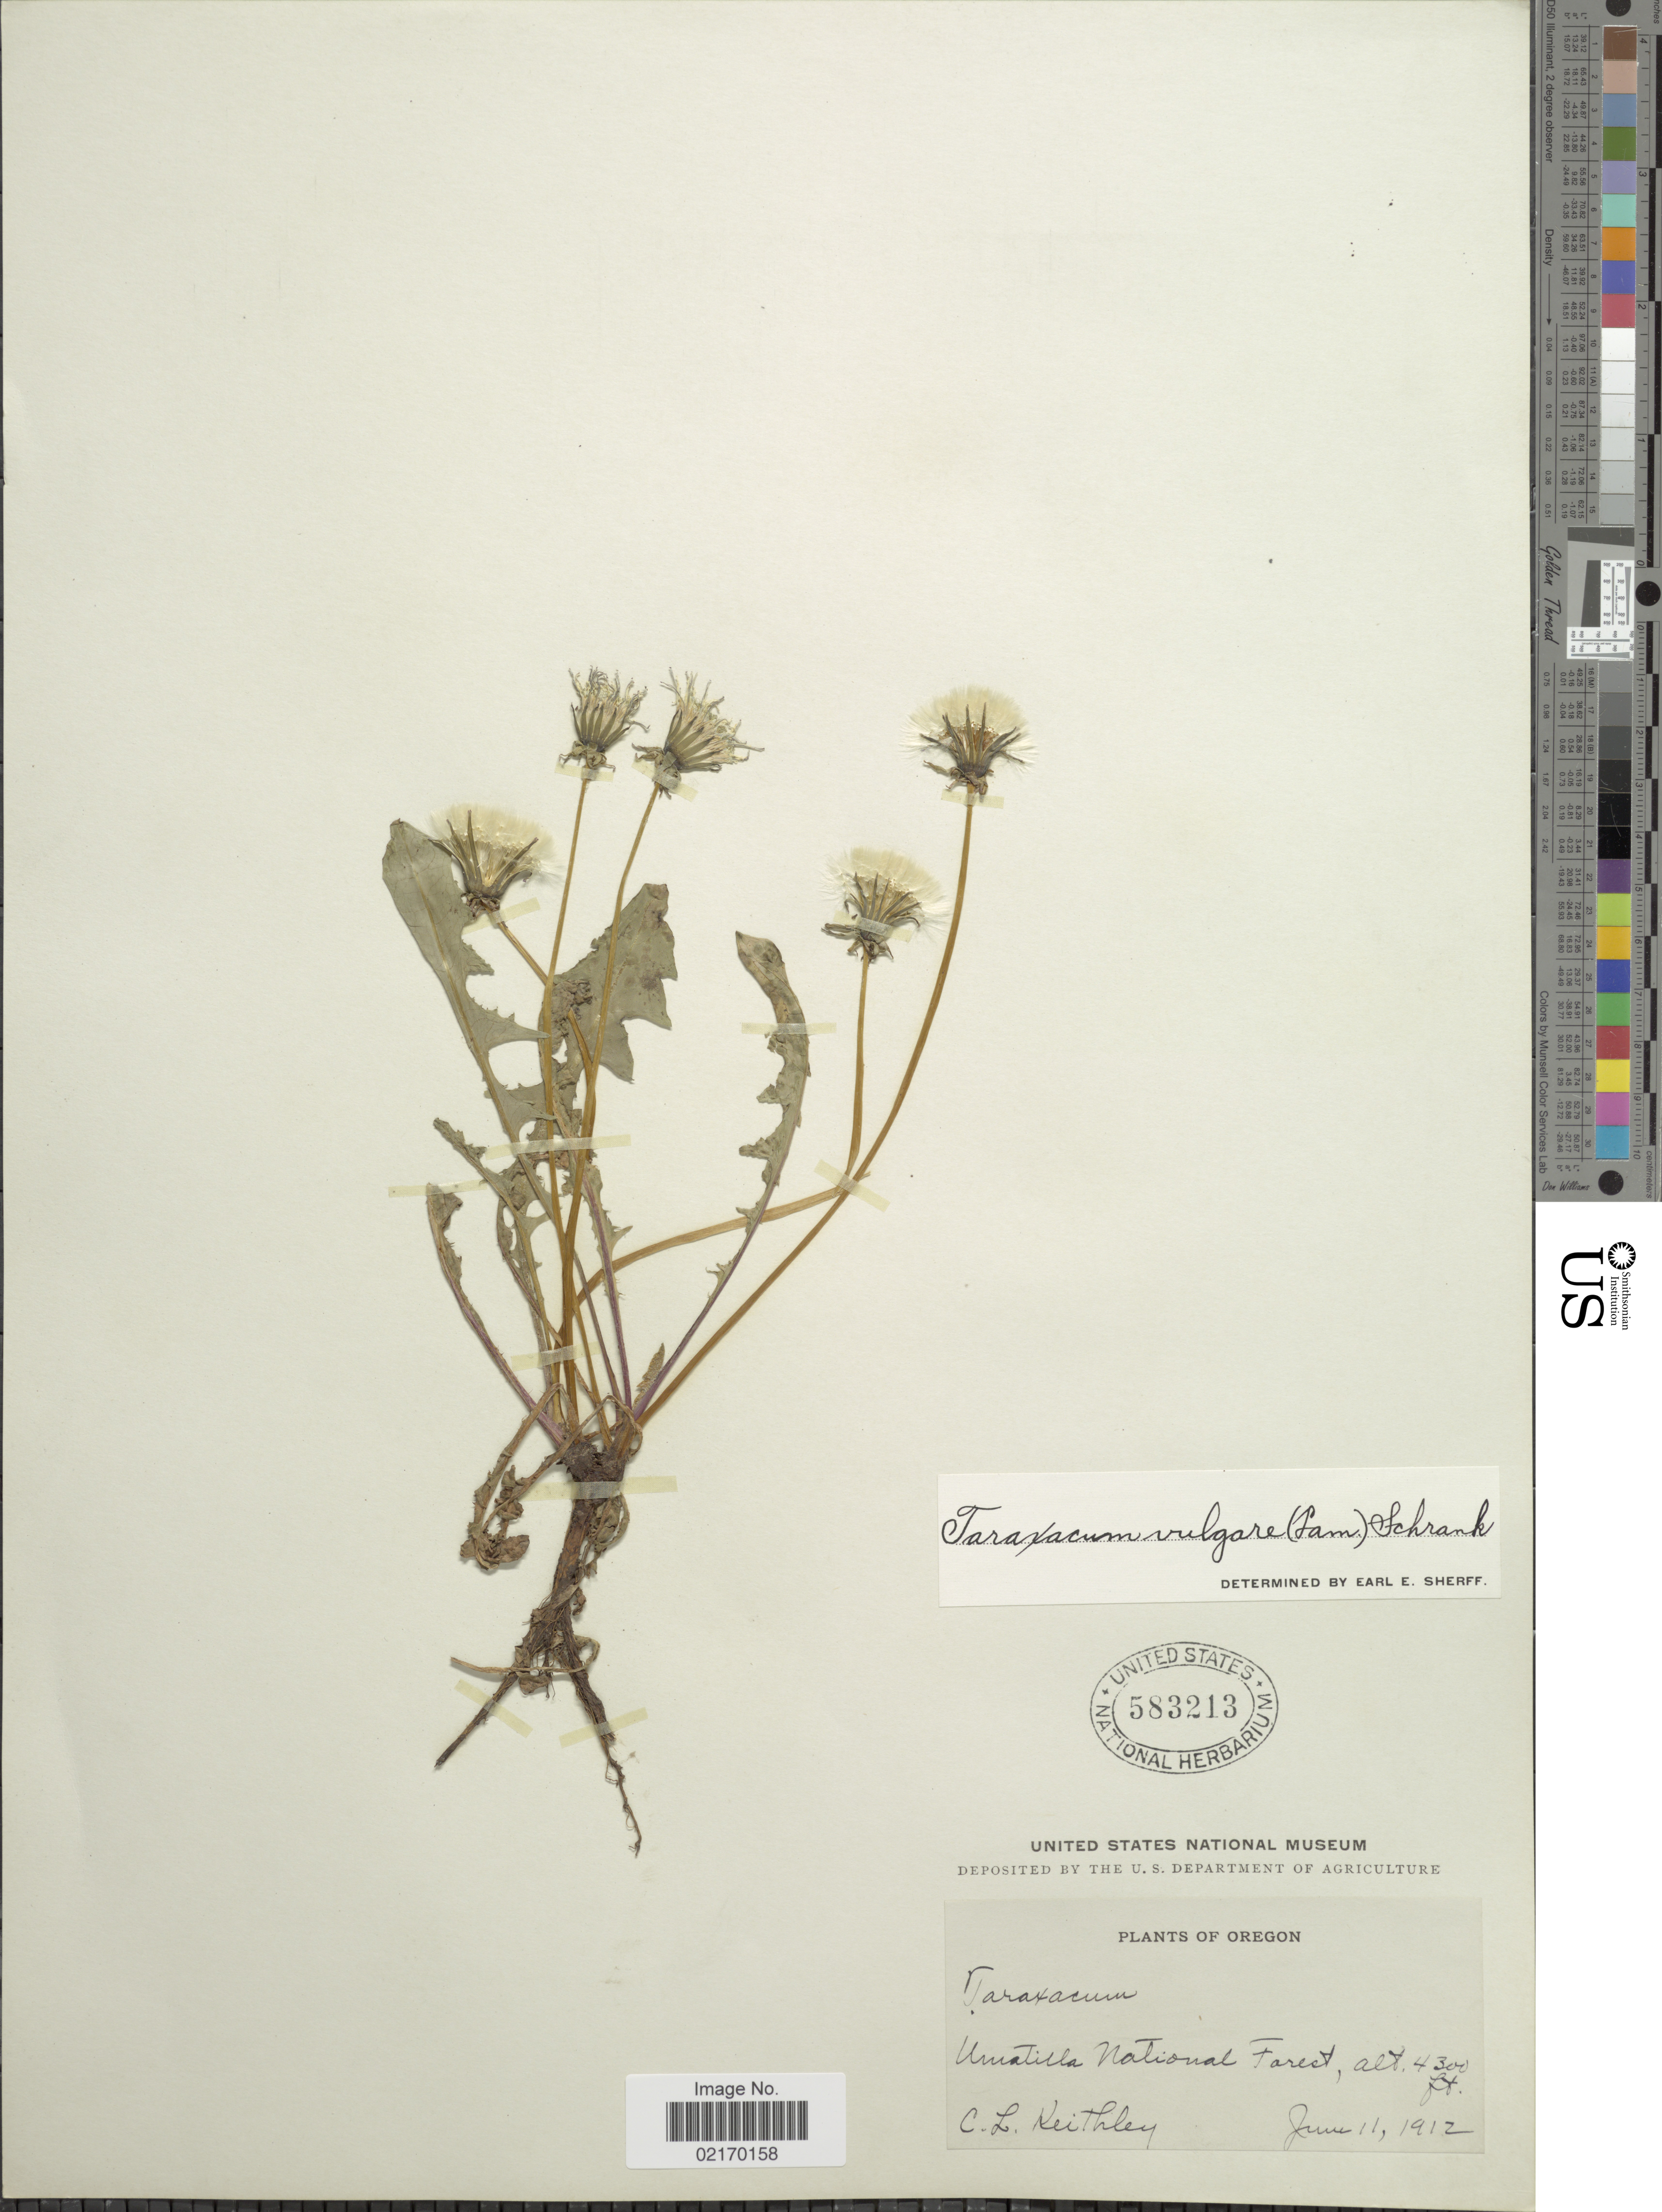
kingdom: Plantae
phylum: Tracheophyta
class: Magnoliopsida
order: Asterales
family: Asteraceae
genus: Taraxacum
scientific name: Taraxacum officinale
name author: G.H. Weber ex F.H. Wigg.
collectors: C. Keithley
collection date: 1912-06-11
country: United States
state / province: Oregon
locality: Umatilla National Forest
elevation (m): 1311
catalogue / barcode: US 583213